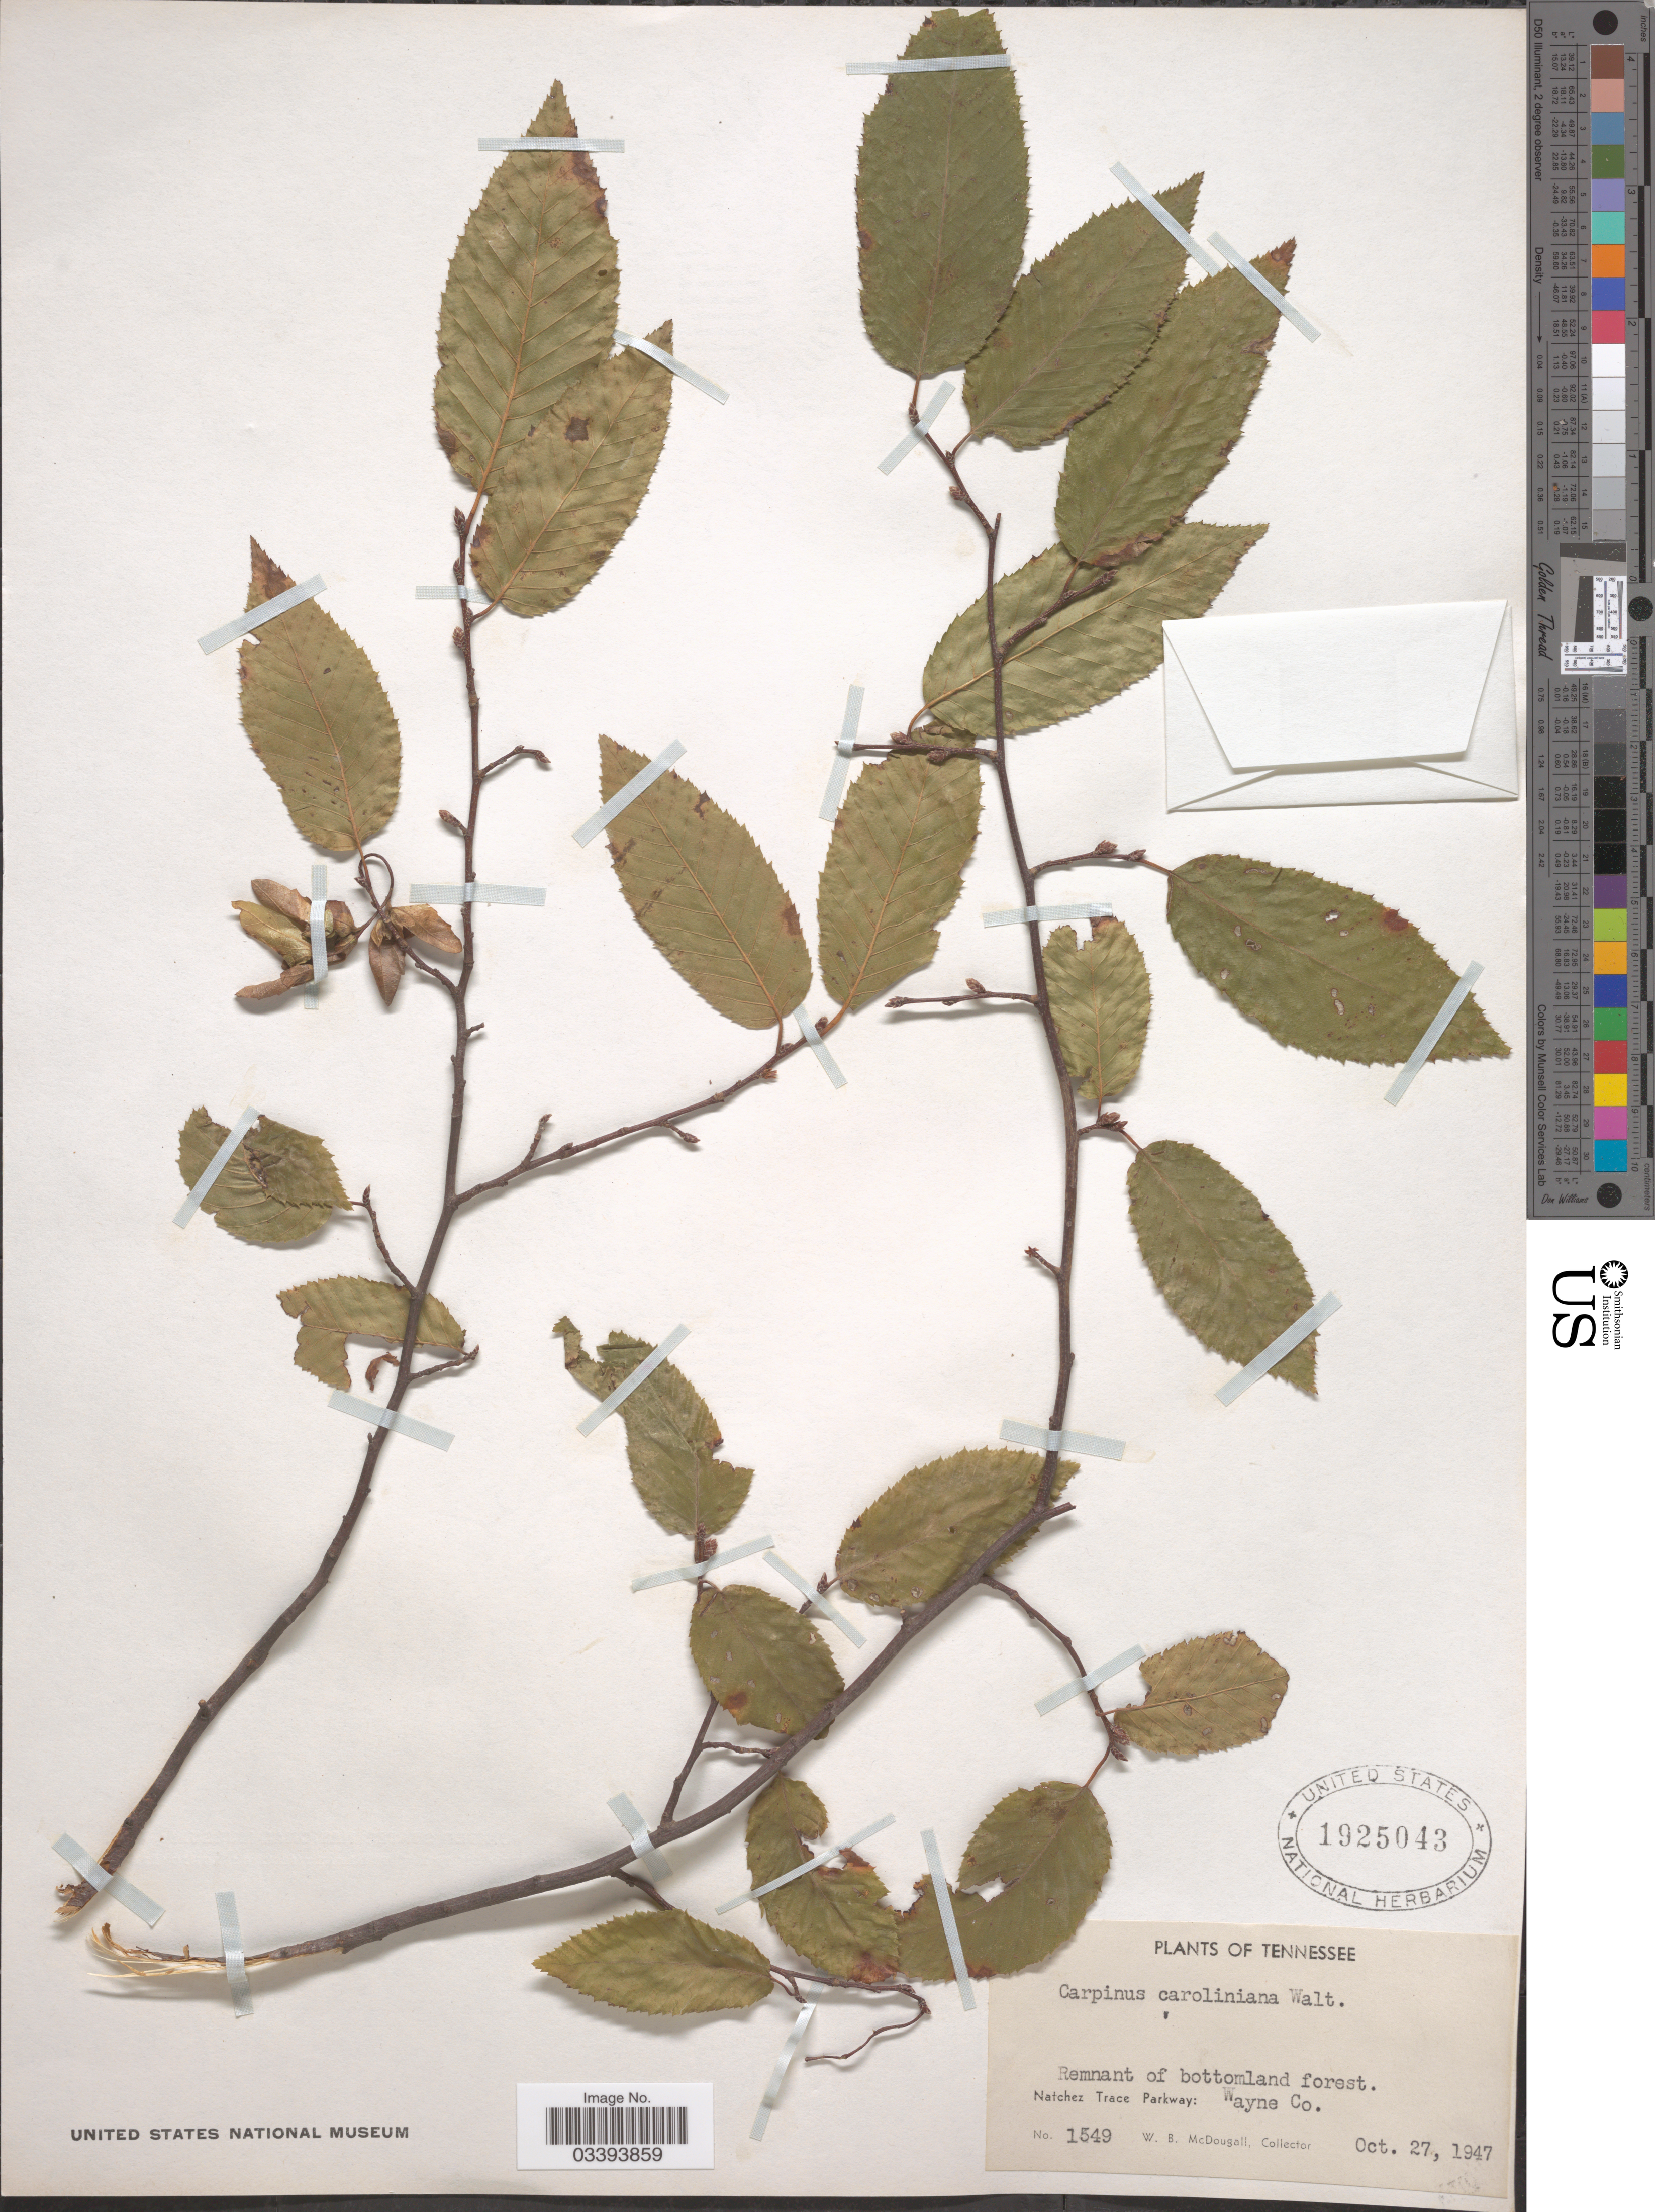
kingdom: Plantae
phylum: Tracheophyta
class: Magnoliopsida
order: Fagales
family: Betulaceae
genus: Carpinus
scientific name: Carpinus caroliniana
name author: Walter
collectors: W. B. McDougall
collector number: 1549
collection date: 1947-10-27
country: United States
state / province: Tennessee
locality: Natchez Trace Parkway: Wayne Co.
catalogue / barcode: US 1925043